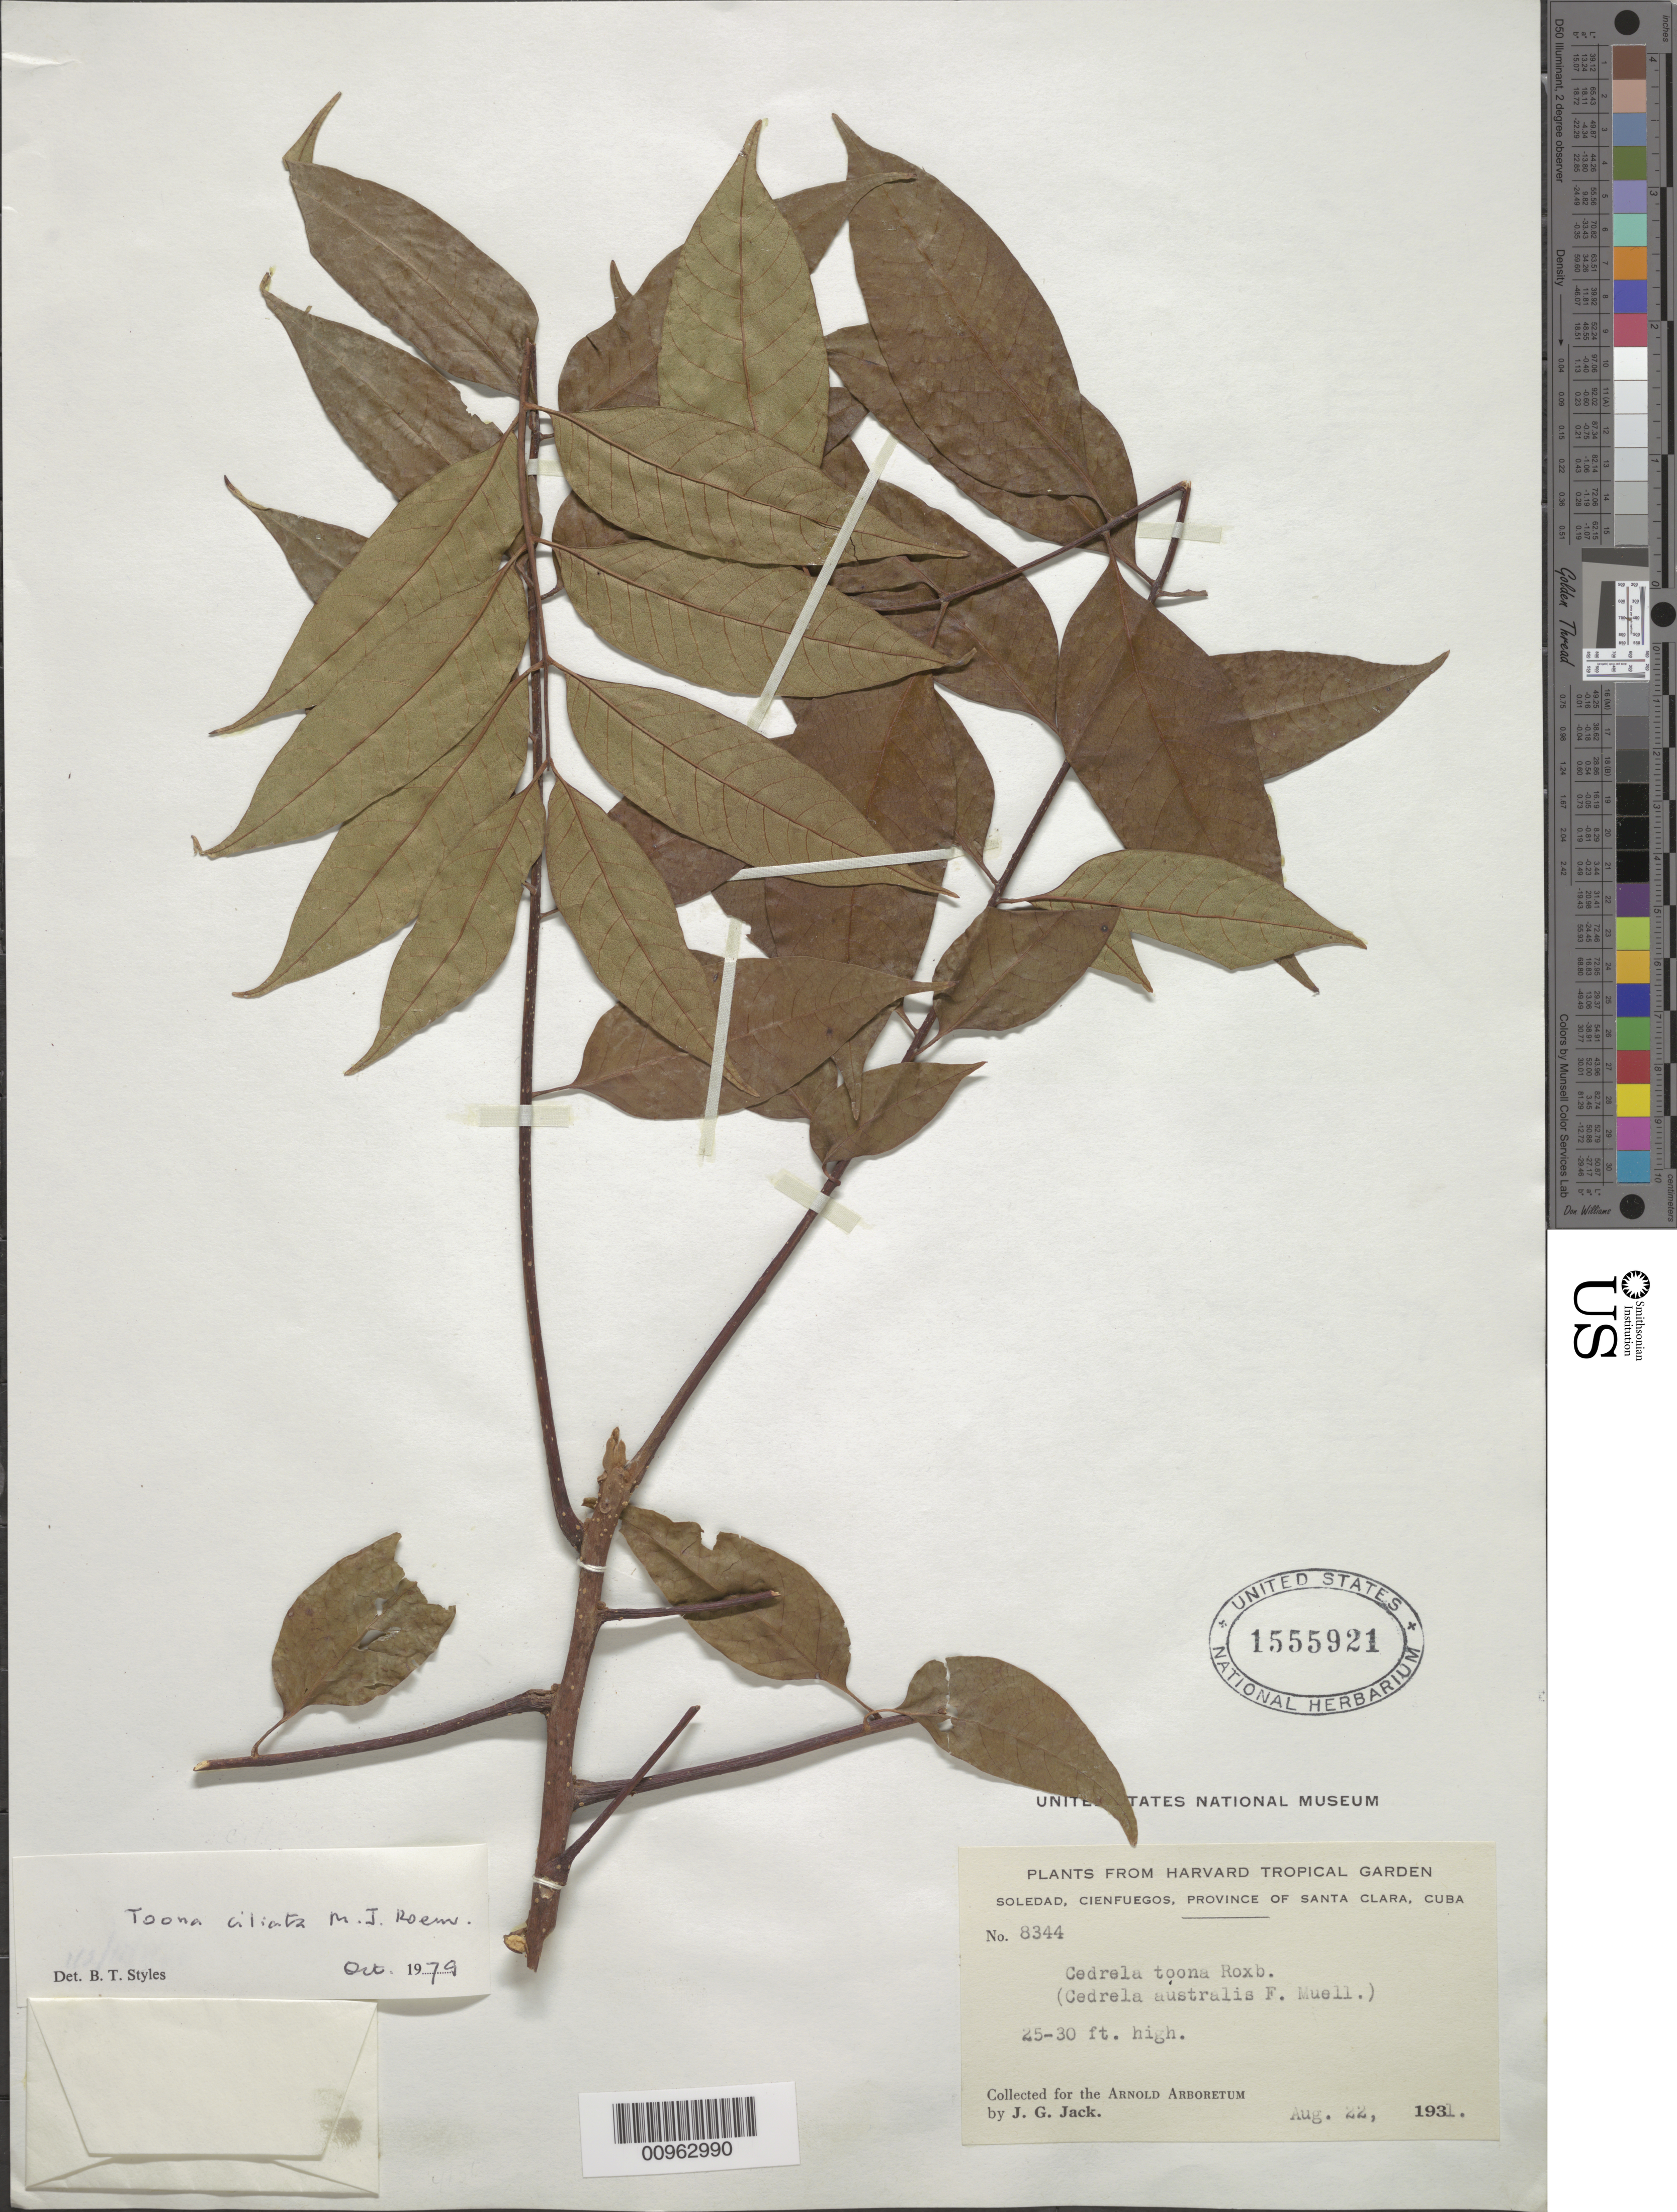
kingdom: Plantae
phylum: Tracheophyta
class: Magnoliopsida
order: Sapindales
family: Meliaceae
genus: Toona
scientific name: Toona ciliata var. ciliata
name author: M. Roem.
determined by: Styles, B. T.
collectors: J. G. Jack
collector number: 8344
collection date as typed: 22 Aug 1931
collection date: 1931-08-22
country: Cuba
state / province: Cienfuegos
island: Cuba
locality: Soledad, Cienfuegos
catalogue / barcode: US 1555921